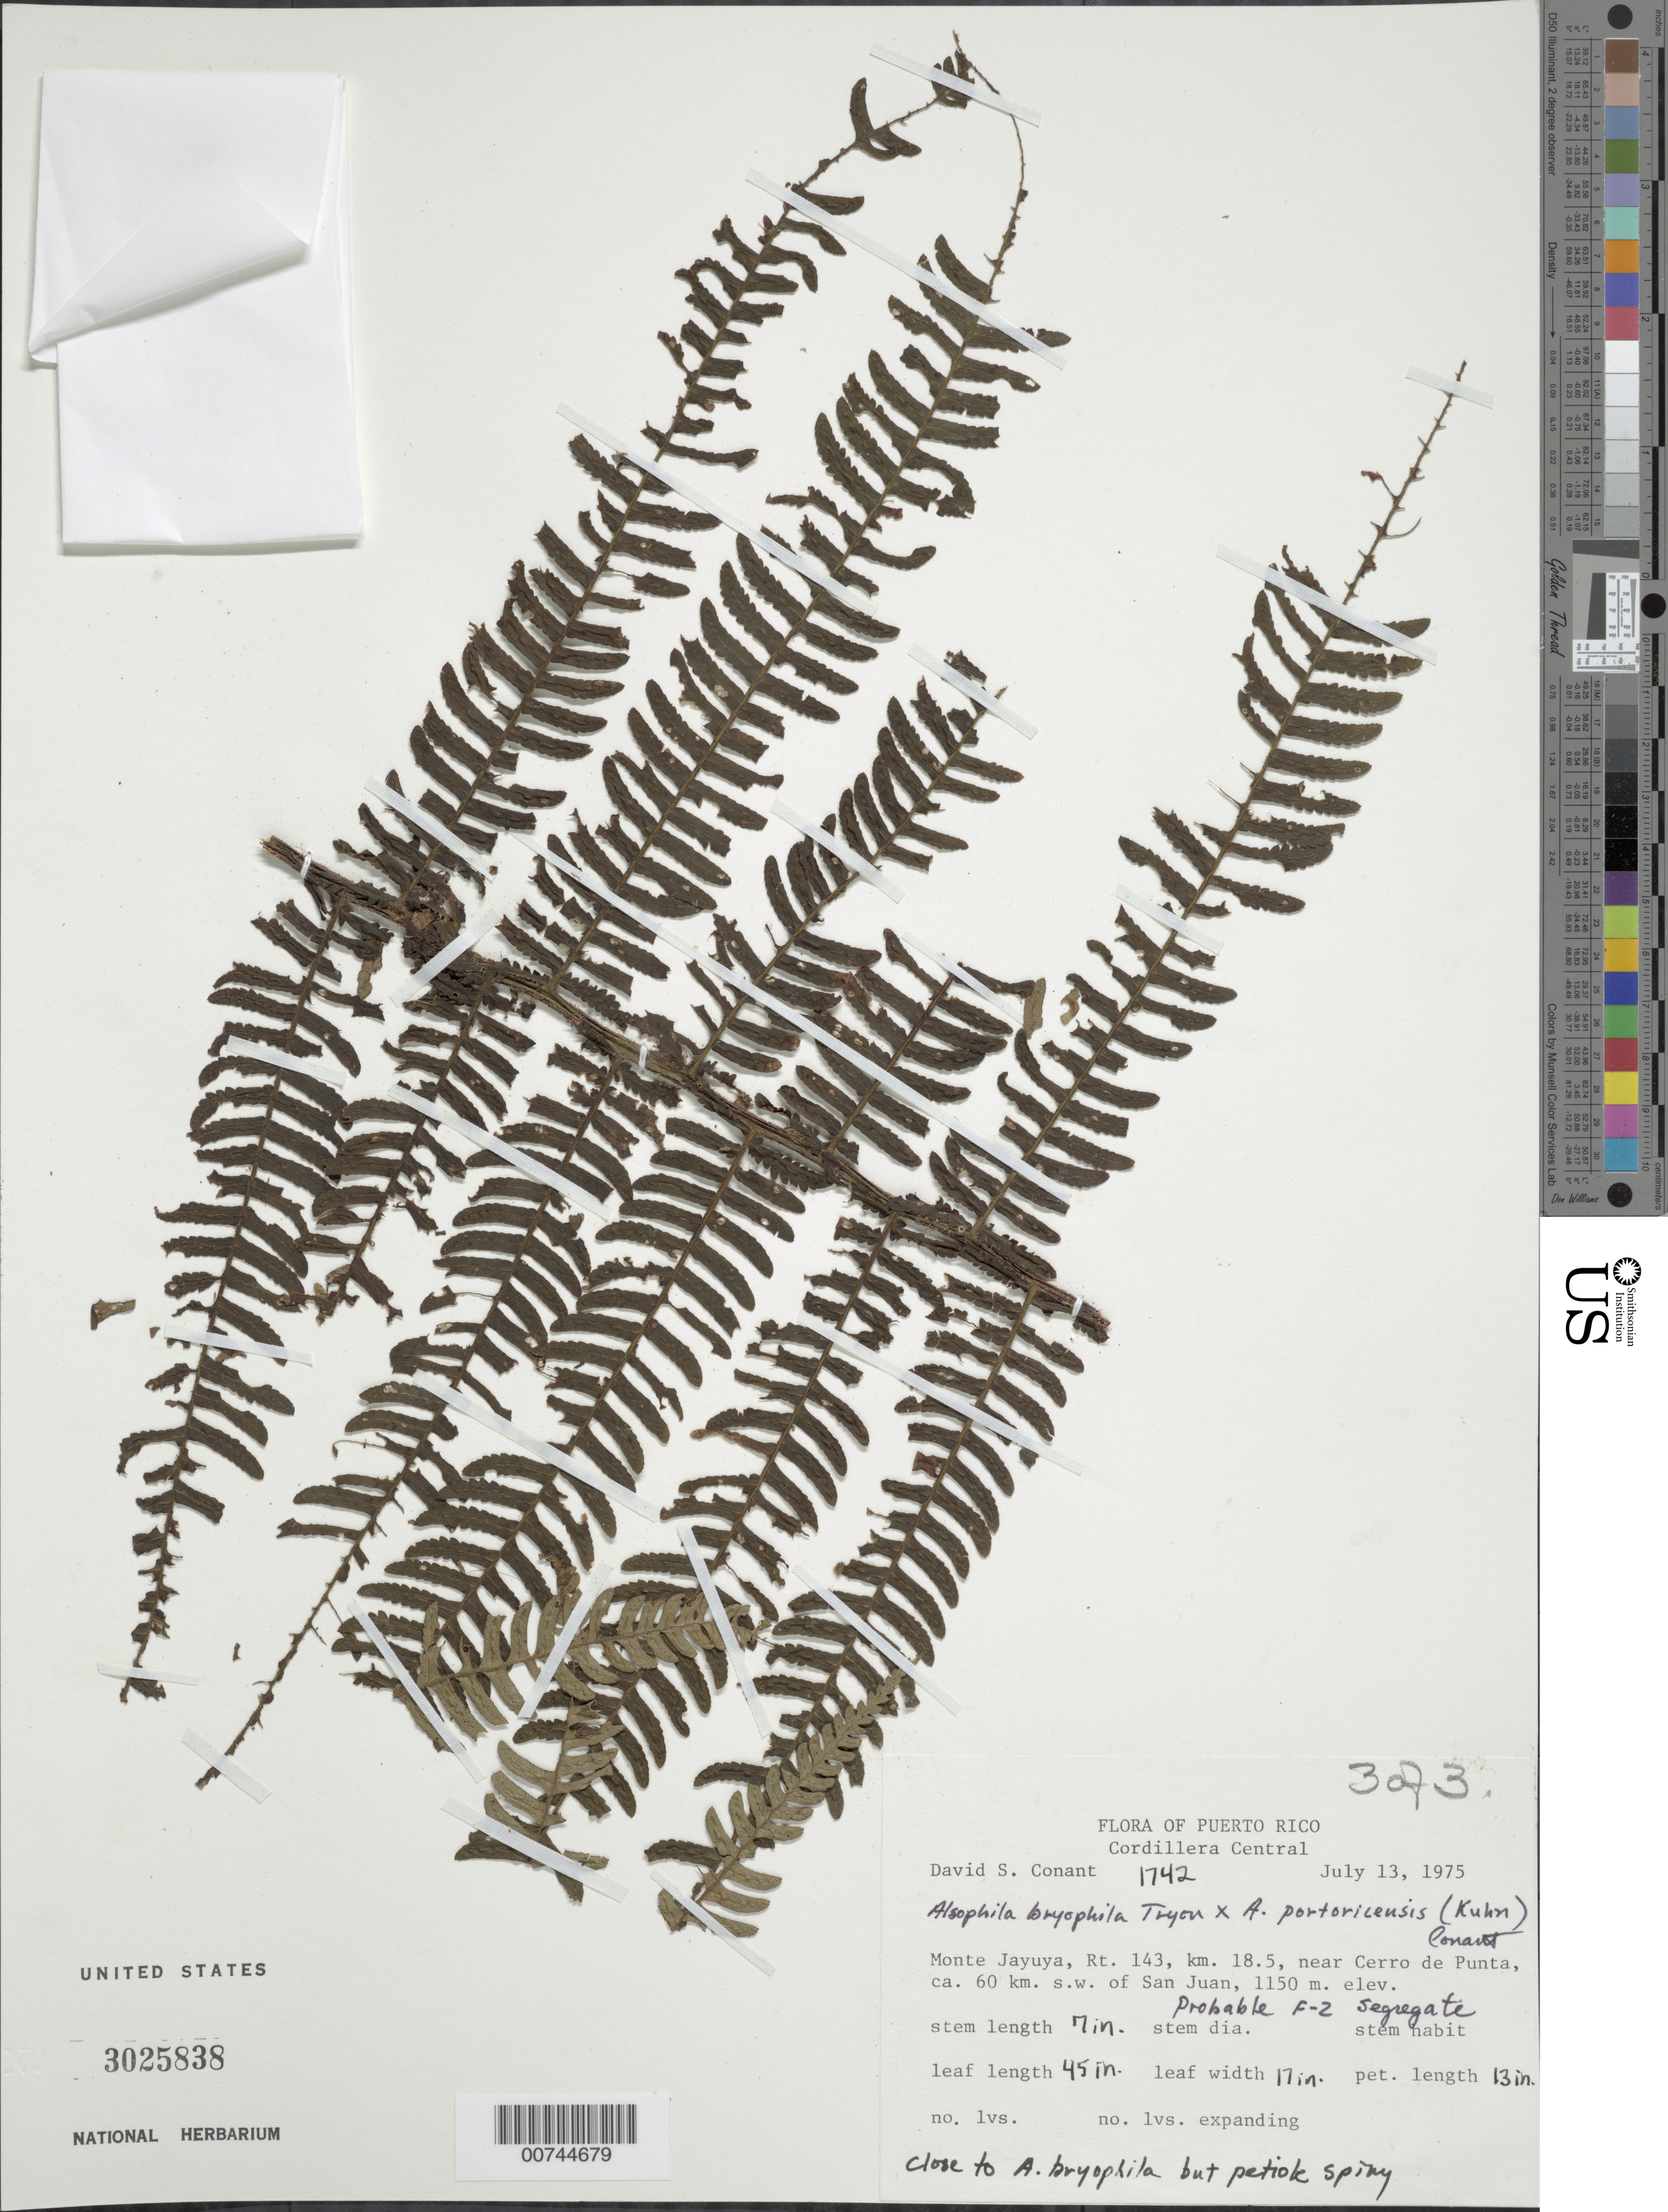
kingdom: Plantae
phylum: Tracheophyta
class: Polypodiopsida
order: Cyatheales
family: Cyatheaceae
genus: Alsophila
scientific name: Alsophila bryophila x A. portoricensis (Spreng. ex Kuhn) D.S. Conant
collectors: D. S. Conant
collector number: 1742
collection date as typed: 13 Jul 1975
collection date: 1975-07-13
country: Puerto Rico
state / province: San Juan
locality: Cordillera Central. Monte Jayuya, Rt. 143, km 18.5, near Cerro de Punta, ca. 60 km SW of San Juan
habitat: Close to A. bryophila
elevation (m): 1150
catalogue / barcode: US 3025838